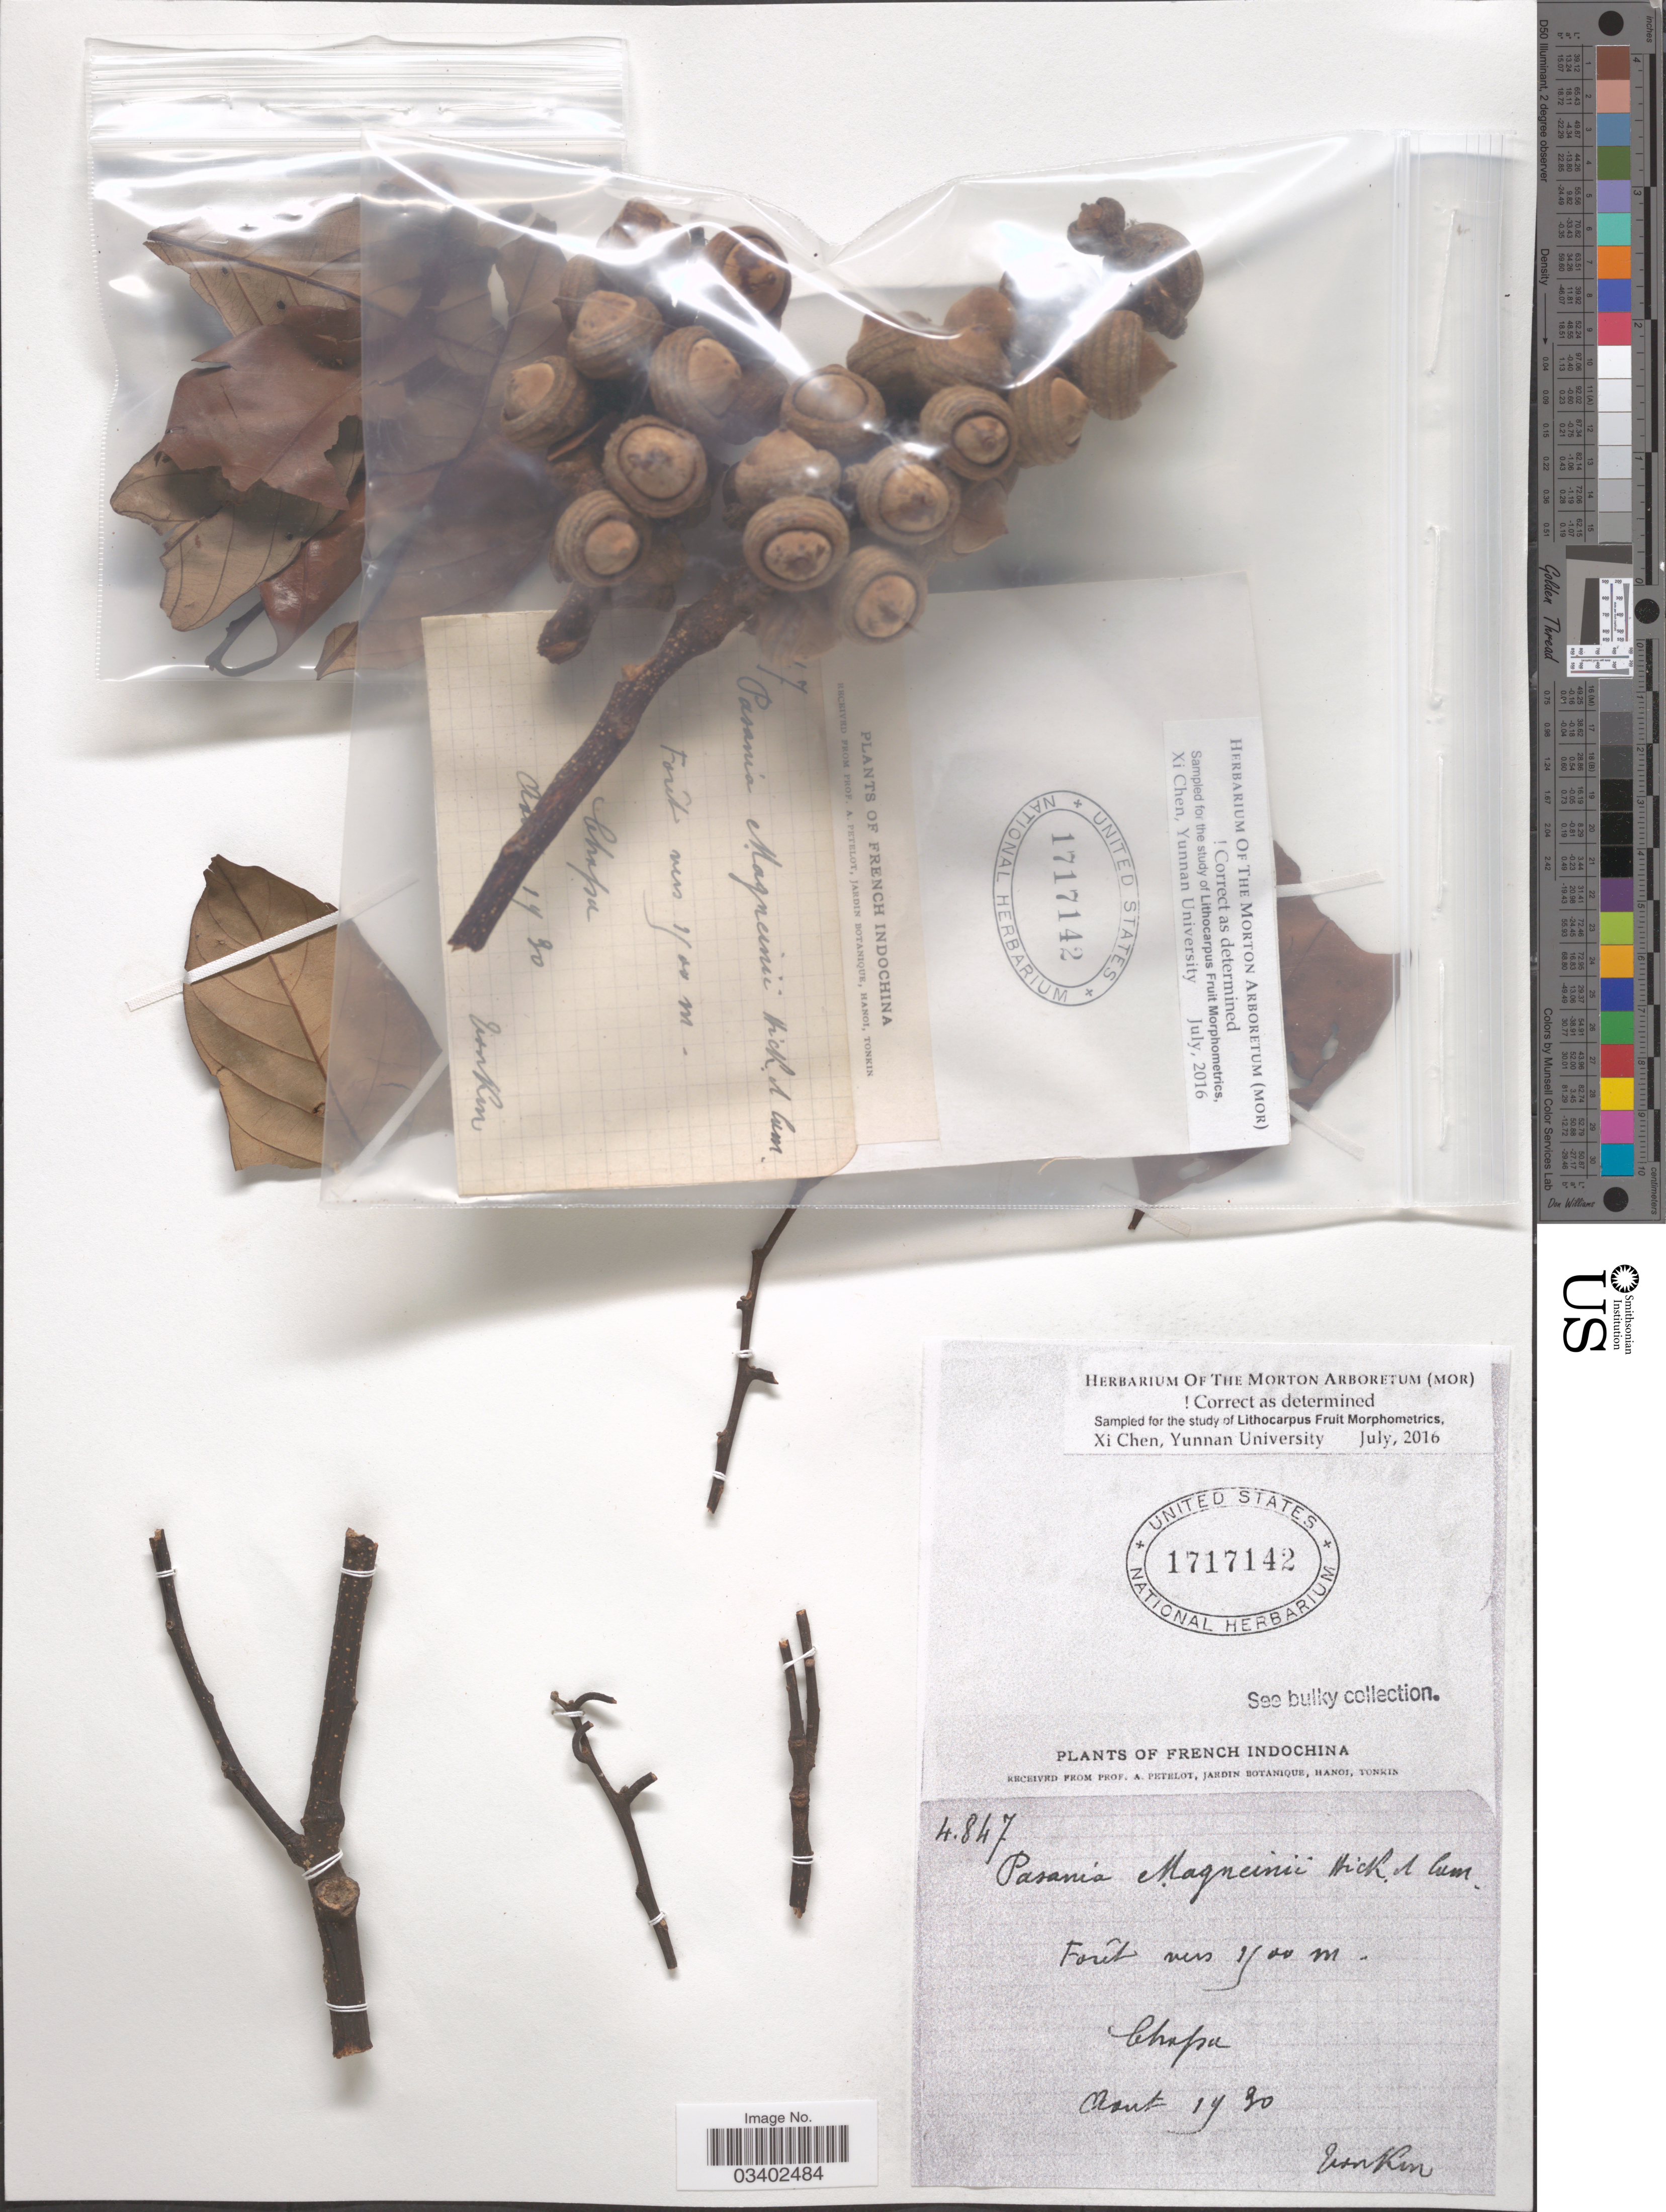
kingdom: Plantae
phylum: Tracheophyta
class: Magnoliopsida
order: Fagales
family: Fagaceae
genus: Lithocarpus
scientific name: Lithocarpus magneinii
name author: (Hickel & A. Camus) A. Camus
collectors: P. A. Pételot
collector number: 4847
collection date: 1930-08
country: Vietnam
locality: French Indochina. Chapa.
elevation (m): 1500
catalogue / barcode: US 1717142